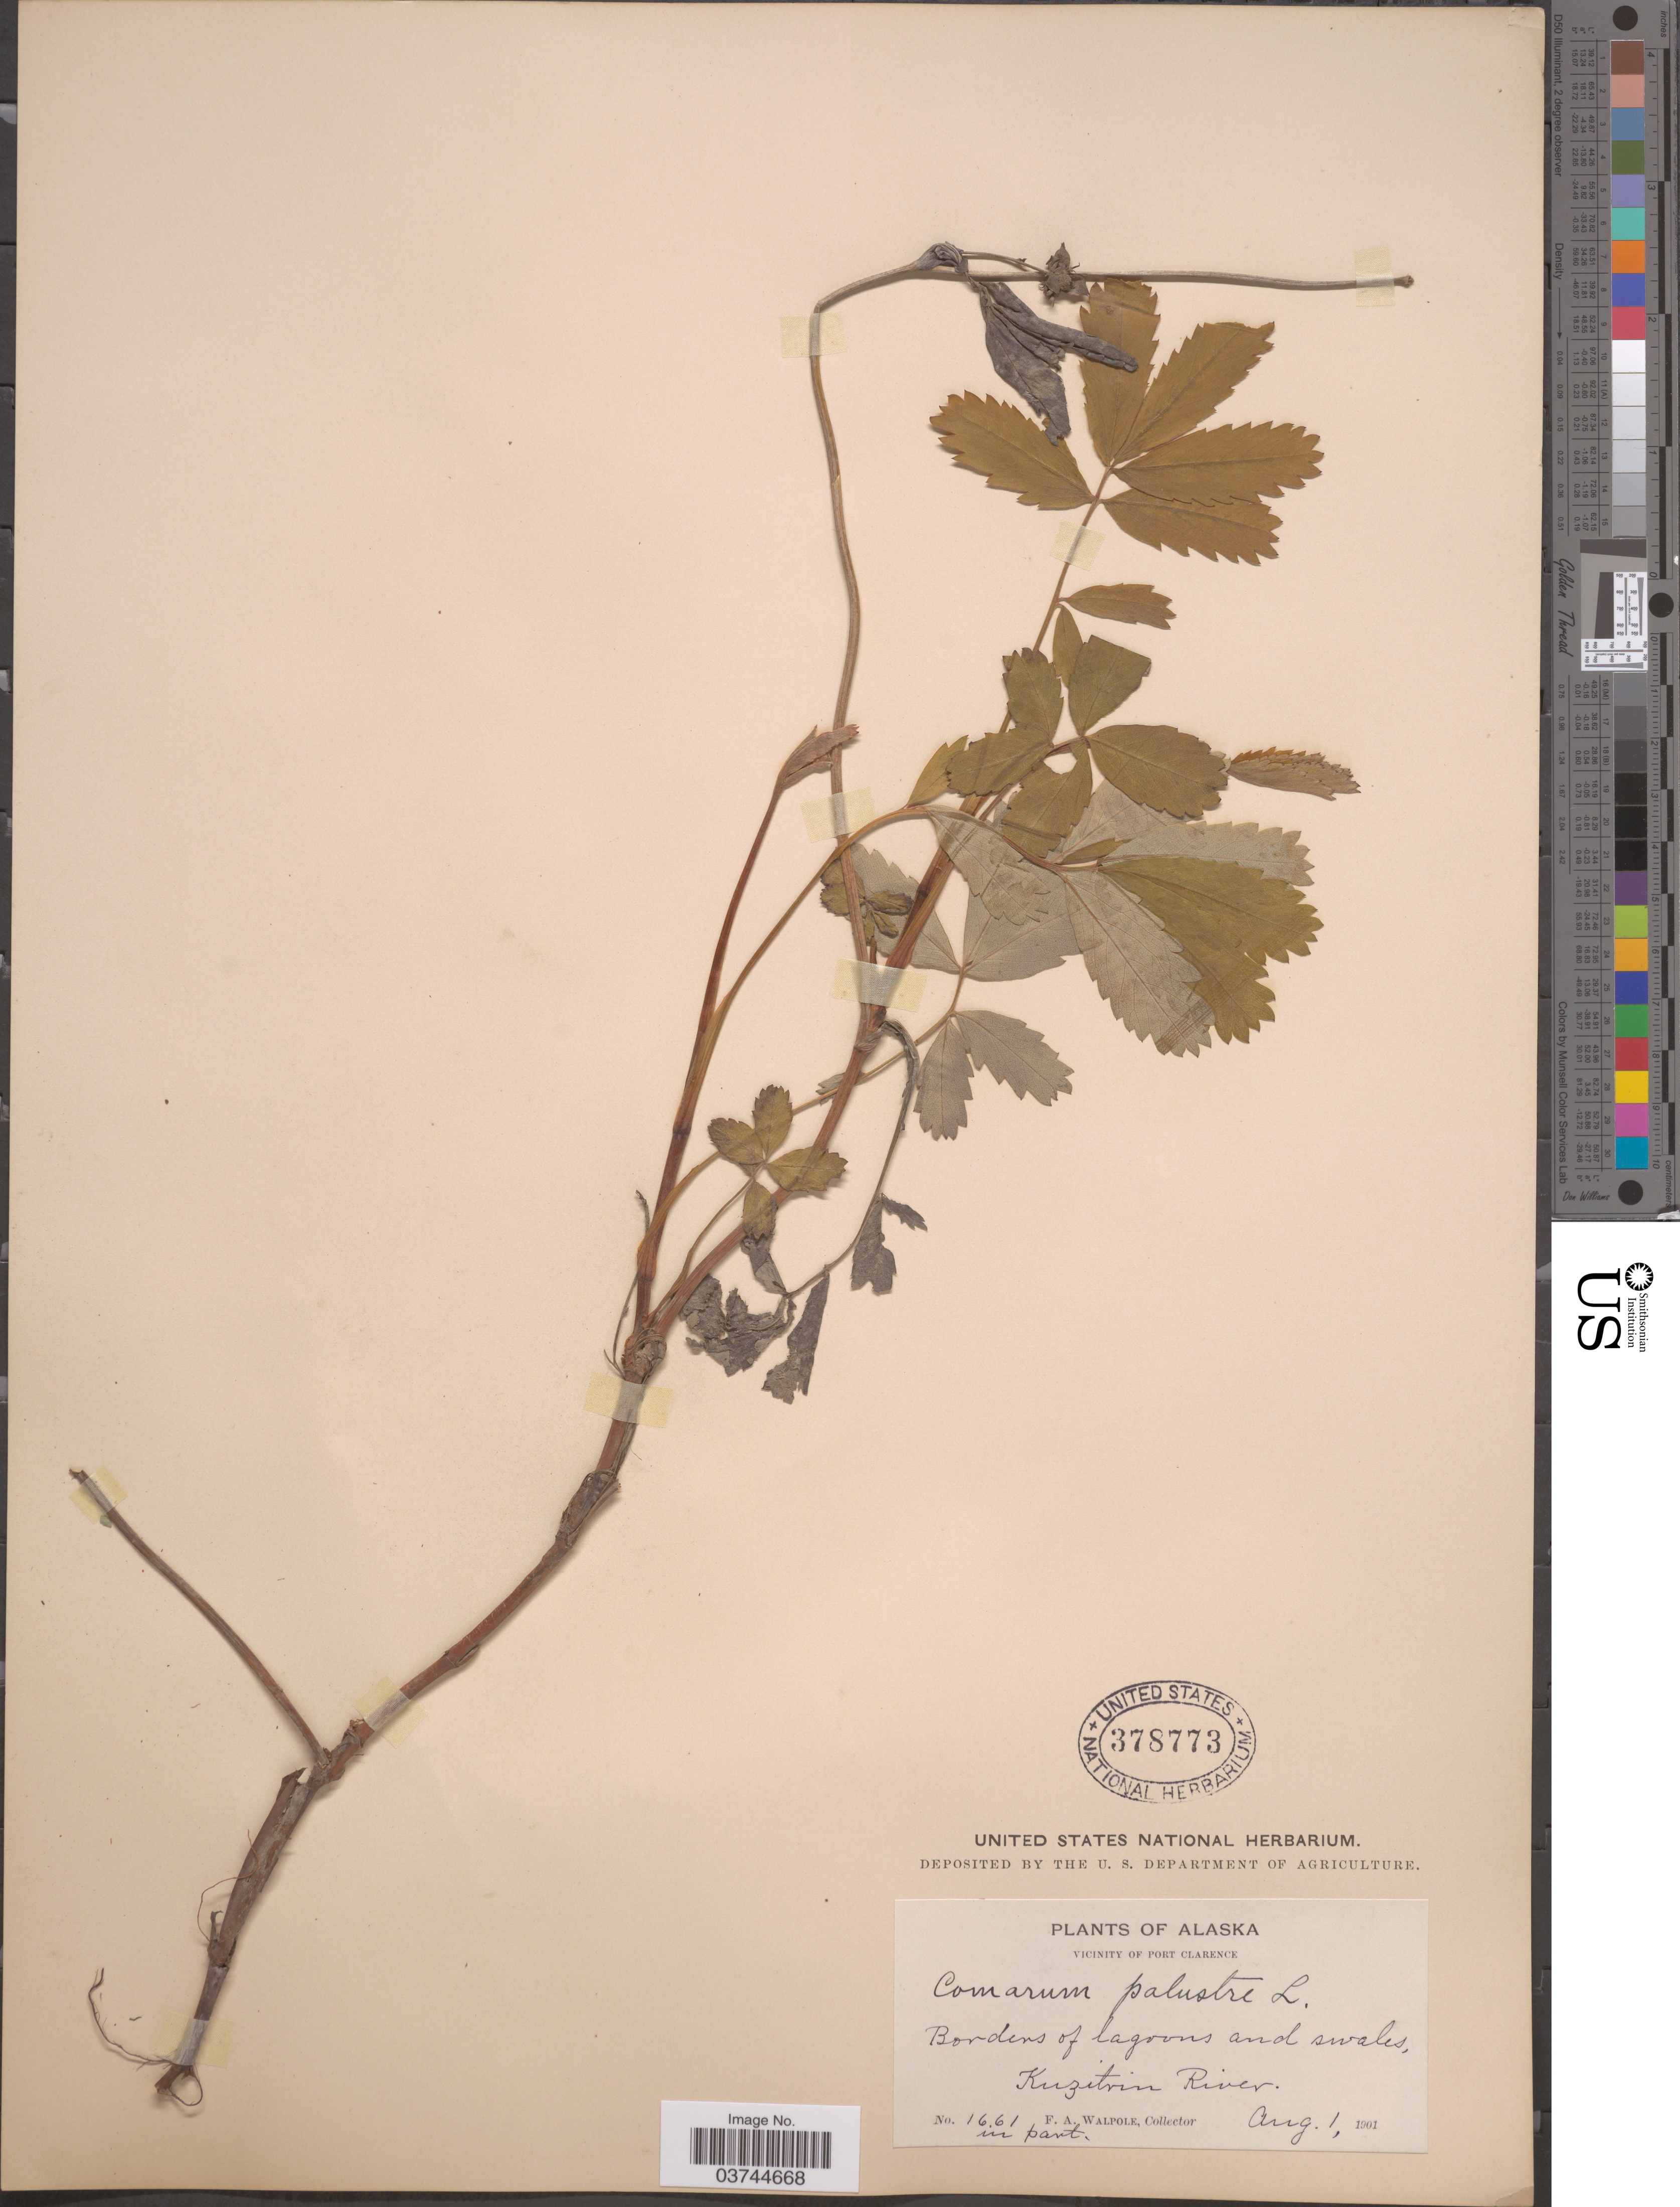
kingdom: Plantae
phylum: Tracheophyta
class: Magnoliopsida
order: Rosales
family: Rosaceae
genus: Comarum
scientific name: Comarum palustre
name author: L.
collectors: F. Walpole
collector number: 1661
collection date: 1901-08-01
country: United States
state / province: Alaska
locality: Vicinity of Port Clarence. Kuzitrin River.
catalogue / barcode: US 378773